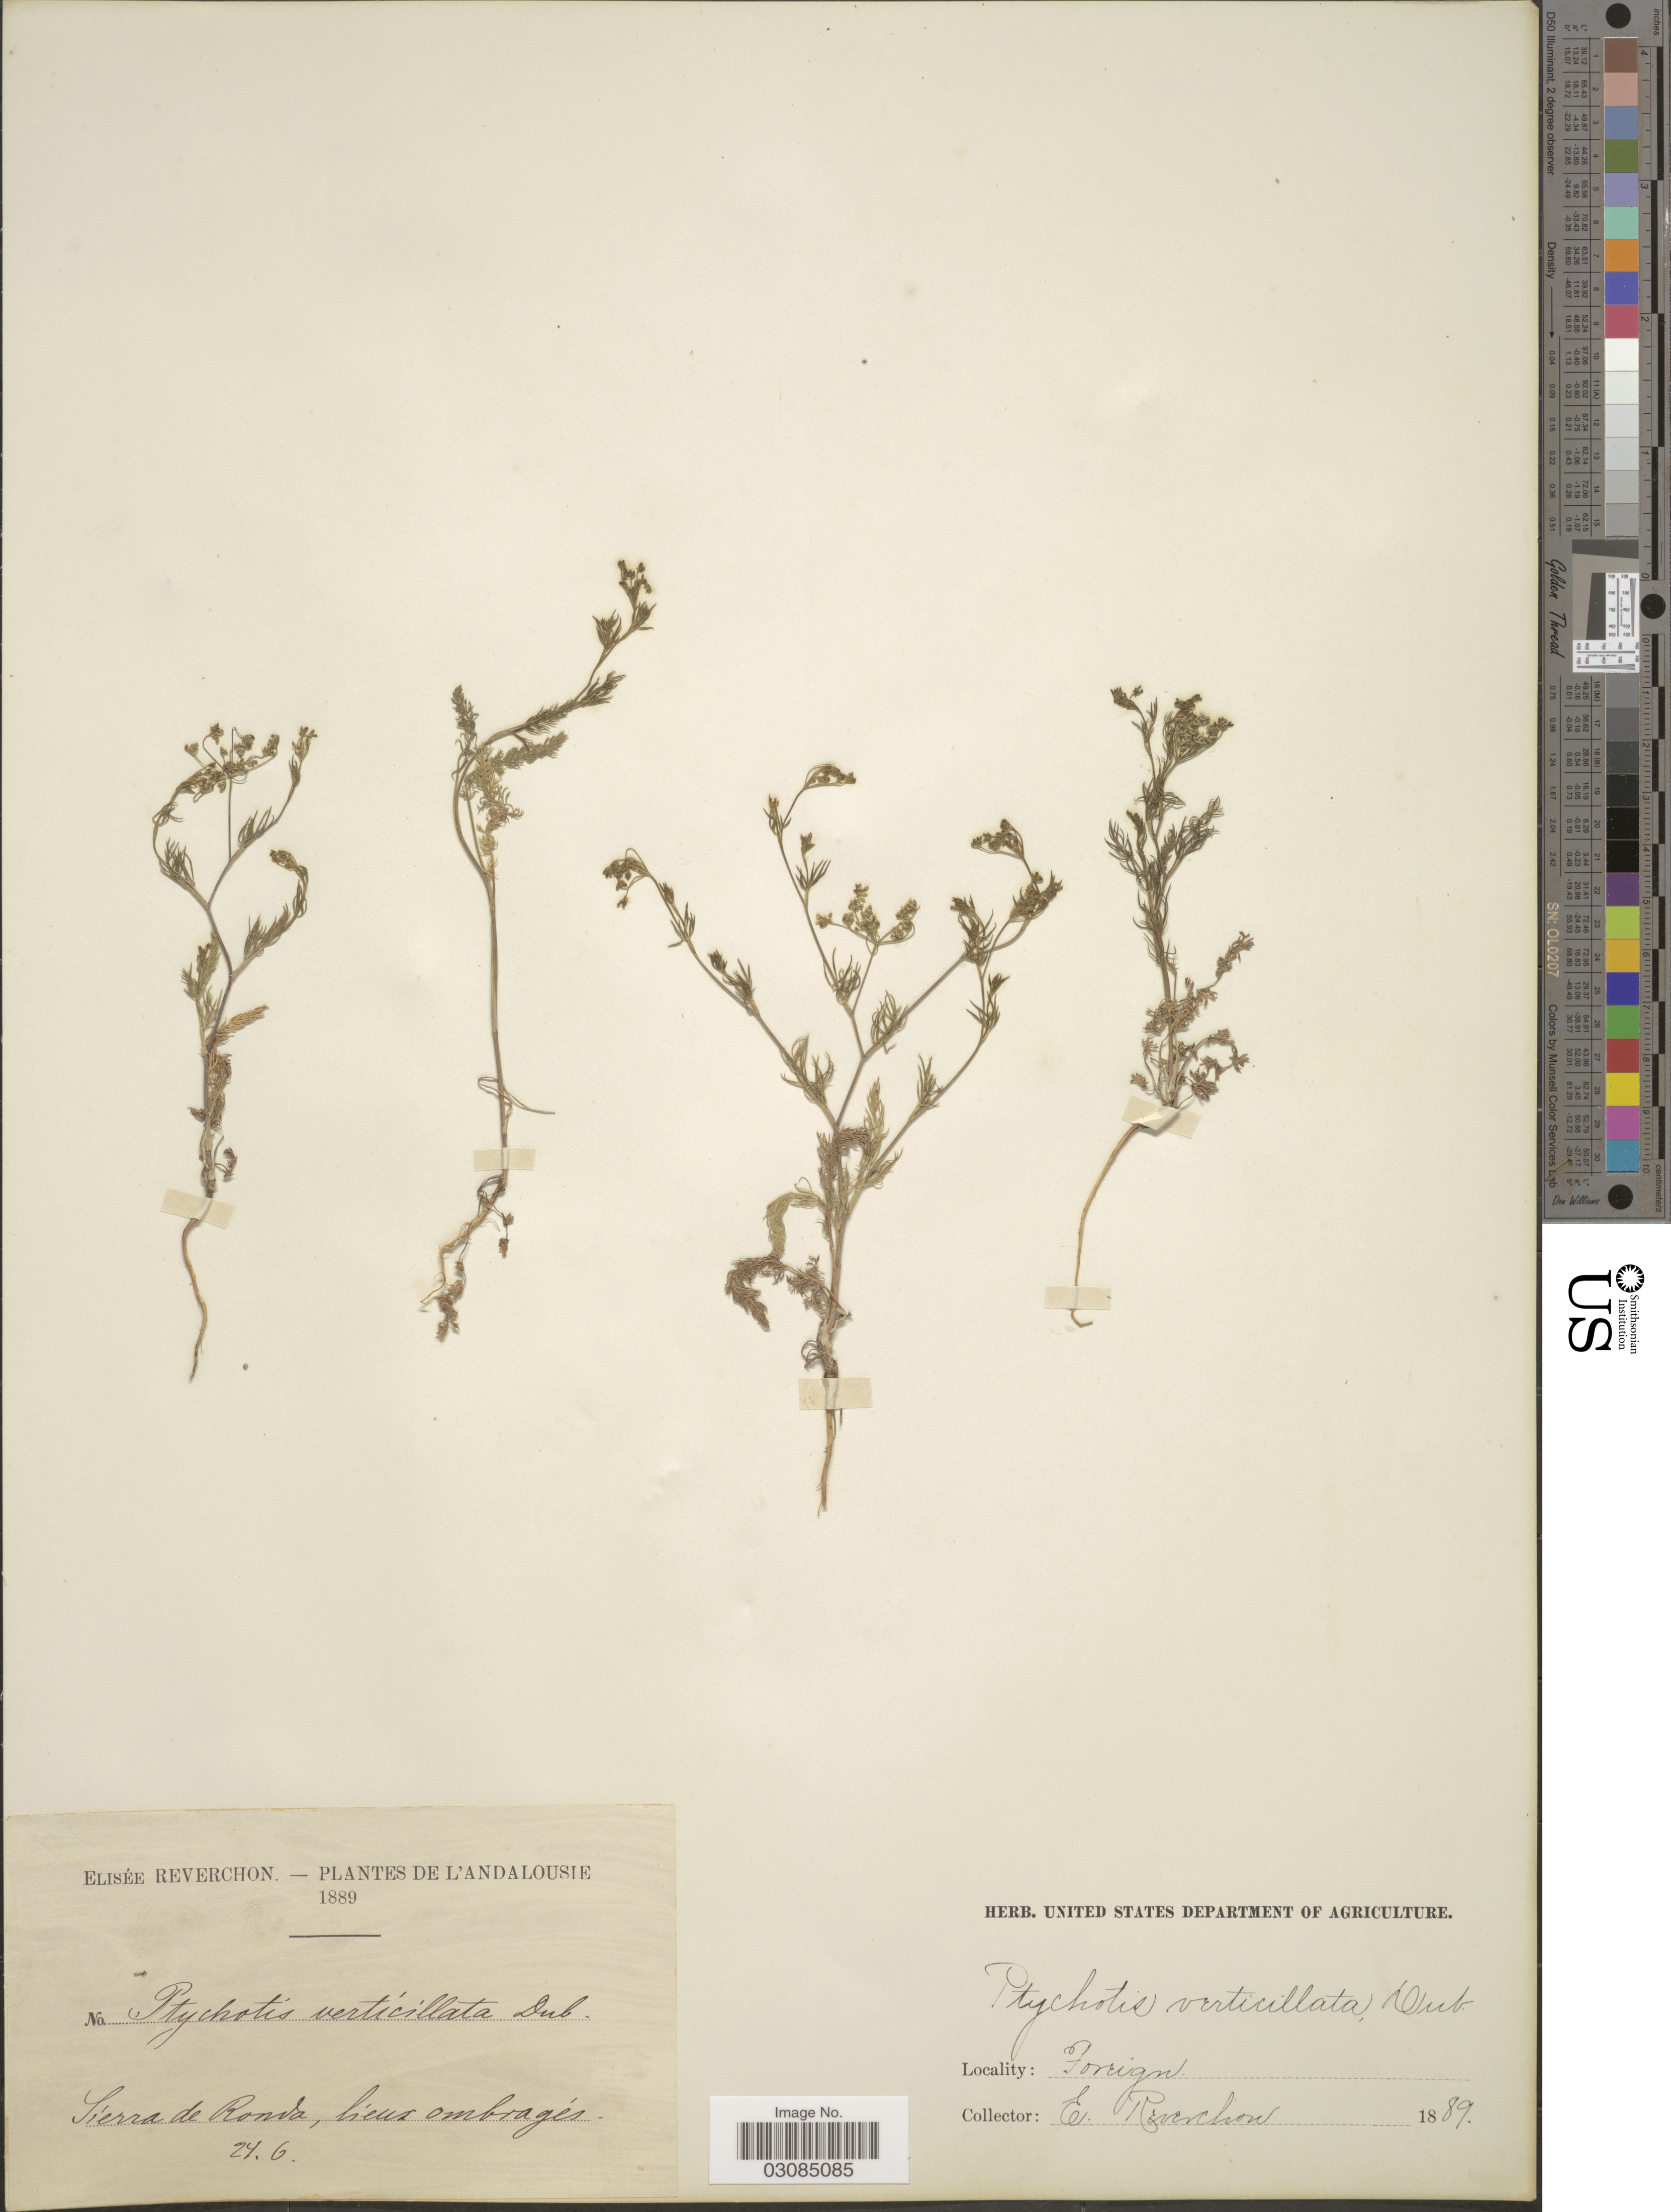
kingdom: Plantae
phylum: Tracheophyta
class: Magnoliopsida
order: Apiales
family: Apiaceae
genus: Ptychotis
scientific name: Ptychotis verticillata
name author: Duby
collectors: E. Reverchon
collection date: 1889-06-24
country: Spain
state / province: Andalucía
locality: Andalousie. Sierra de Ronda, lieux ombragés. Foreign.